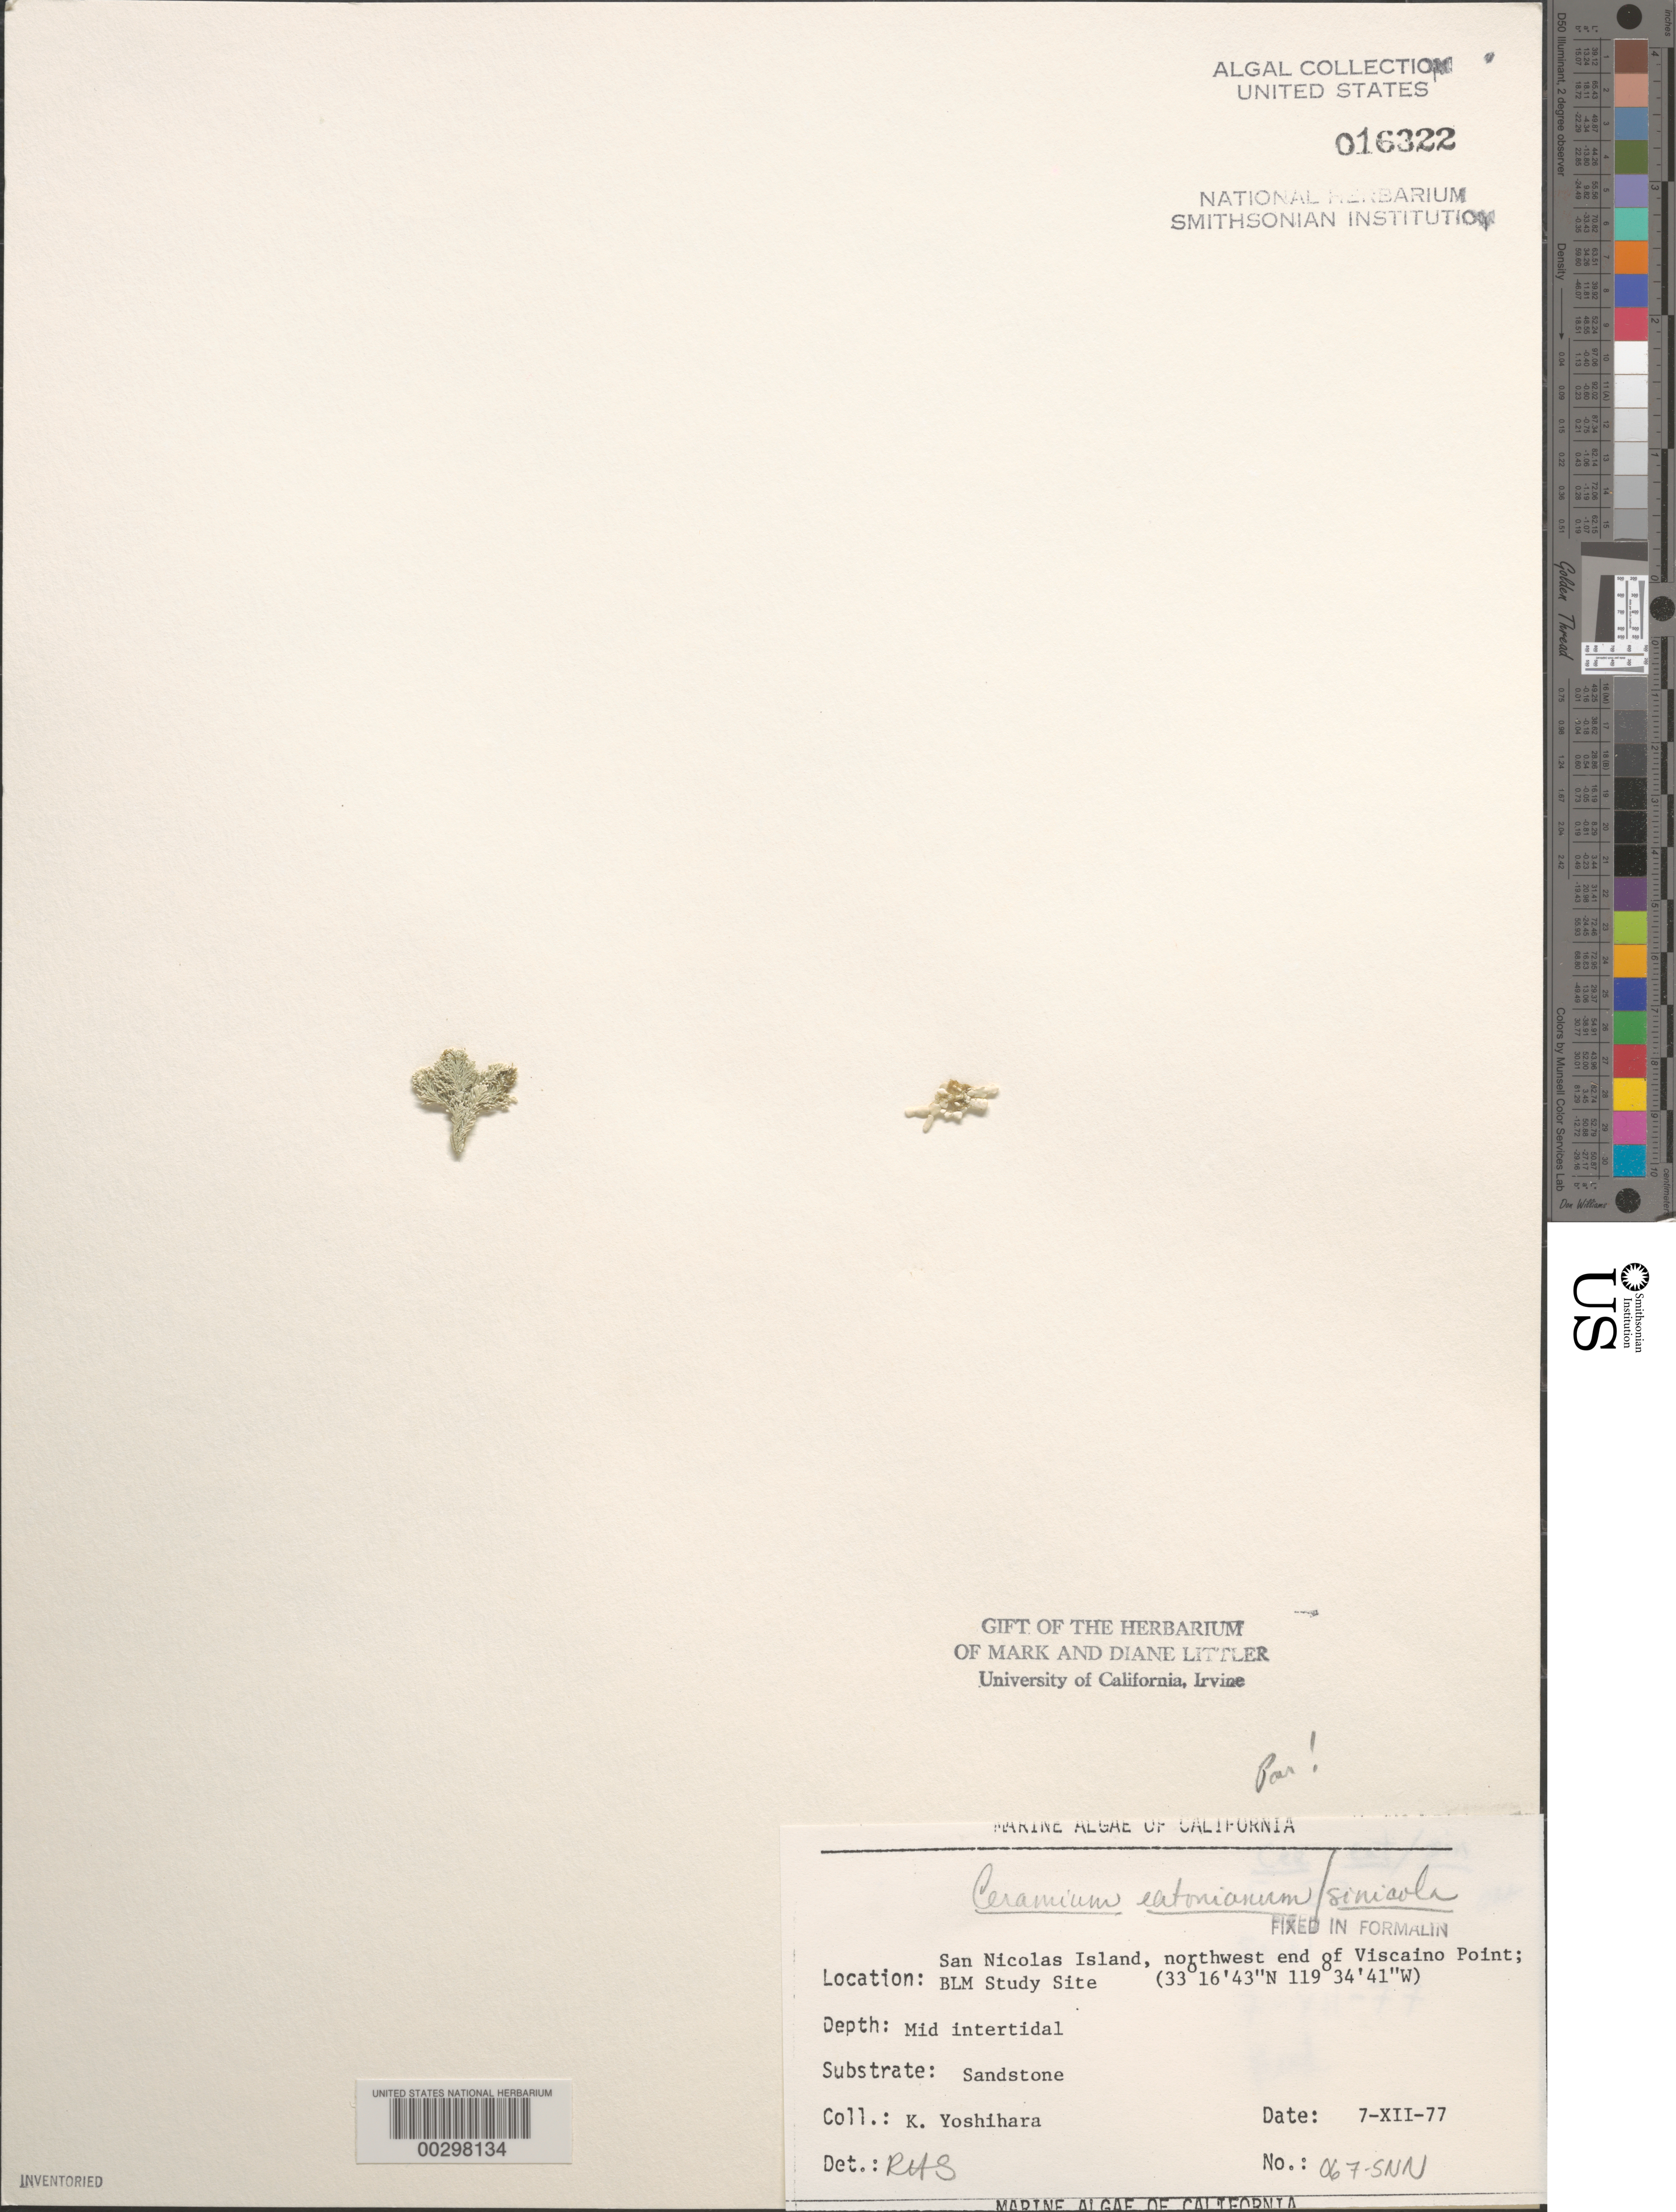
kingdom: Plantae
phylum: Rhodophyta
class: Florideophyceae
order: Ceramiales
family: Ceramiaceae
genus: Corallophila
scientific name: Corallophila eatoniana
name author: (Farl.) T.O. Cho et al.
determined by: Algae name updating Project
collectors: K. Yoshihara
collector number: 067-snn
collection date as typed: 07 Dec 1977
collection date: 1977-12-07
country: United States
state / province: California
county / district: Ventura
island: San Nicolas Island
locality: Viscaino Point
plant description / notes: BLM-SOCALBIGHT Rocky Intertidal Survey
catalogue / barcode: US 16322